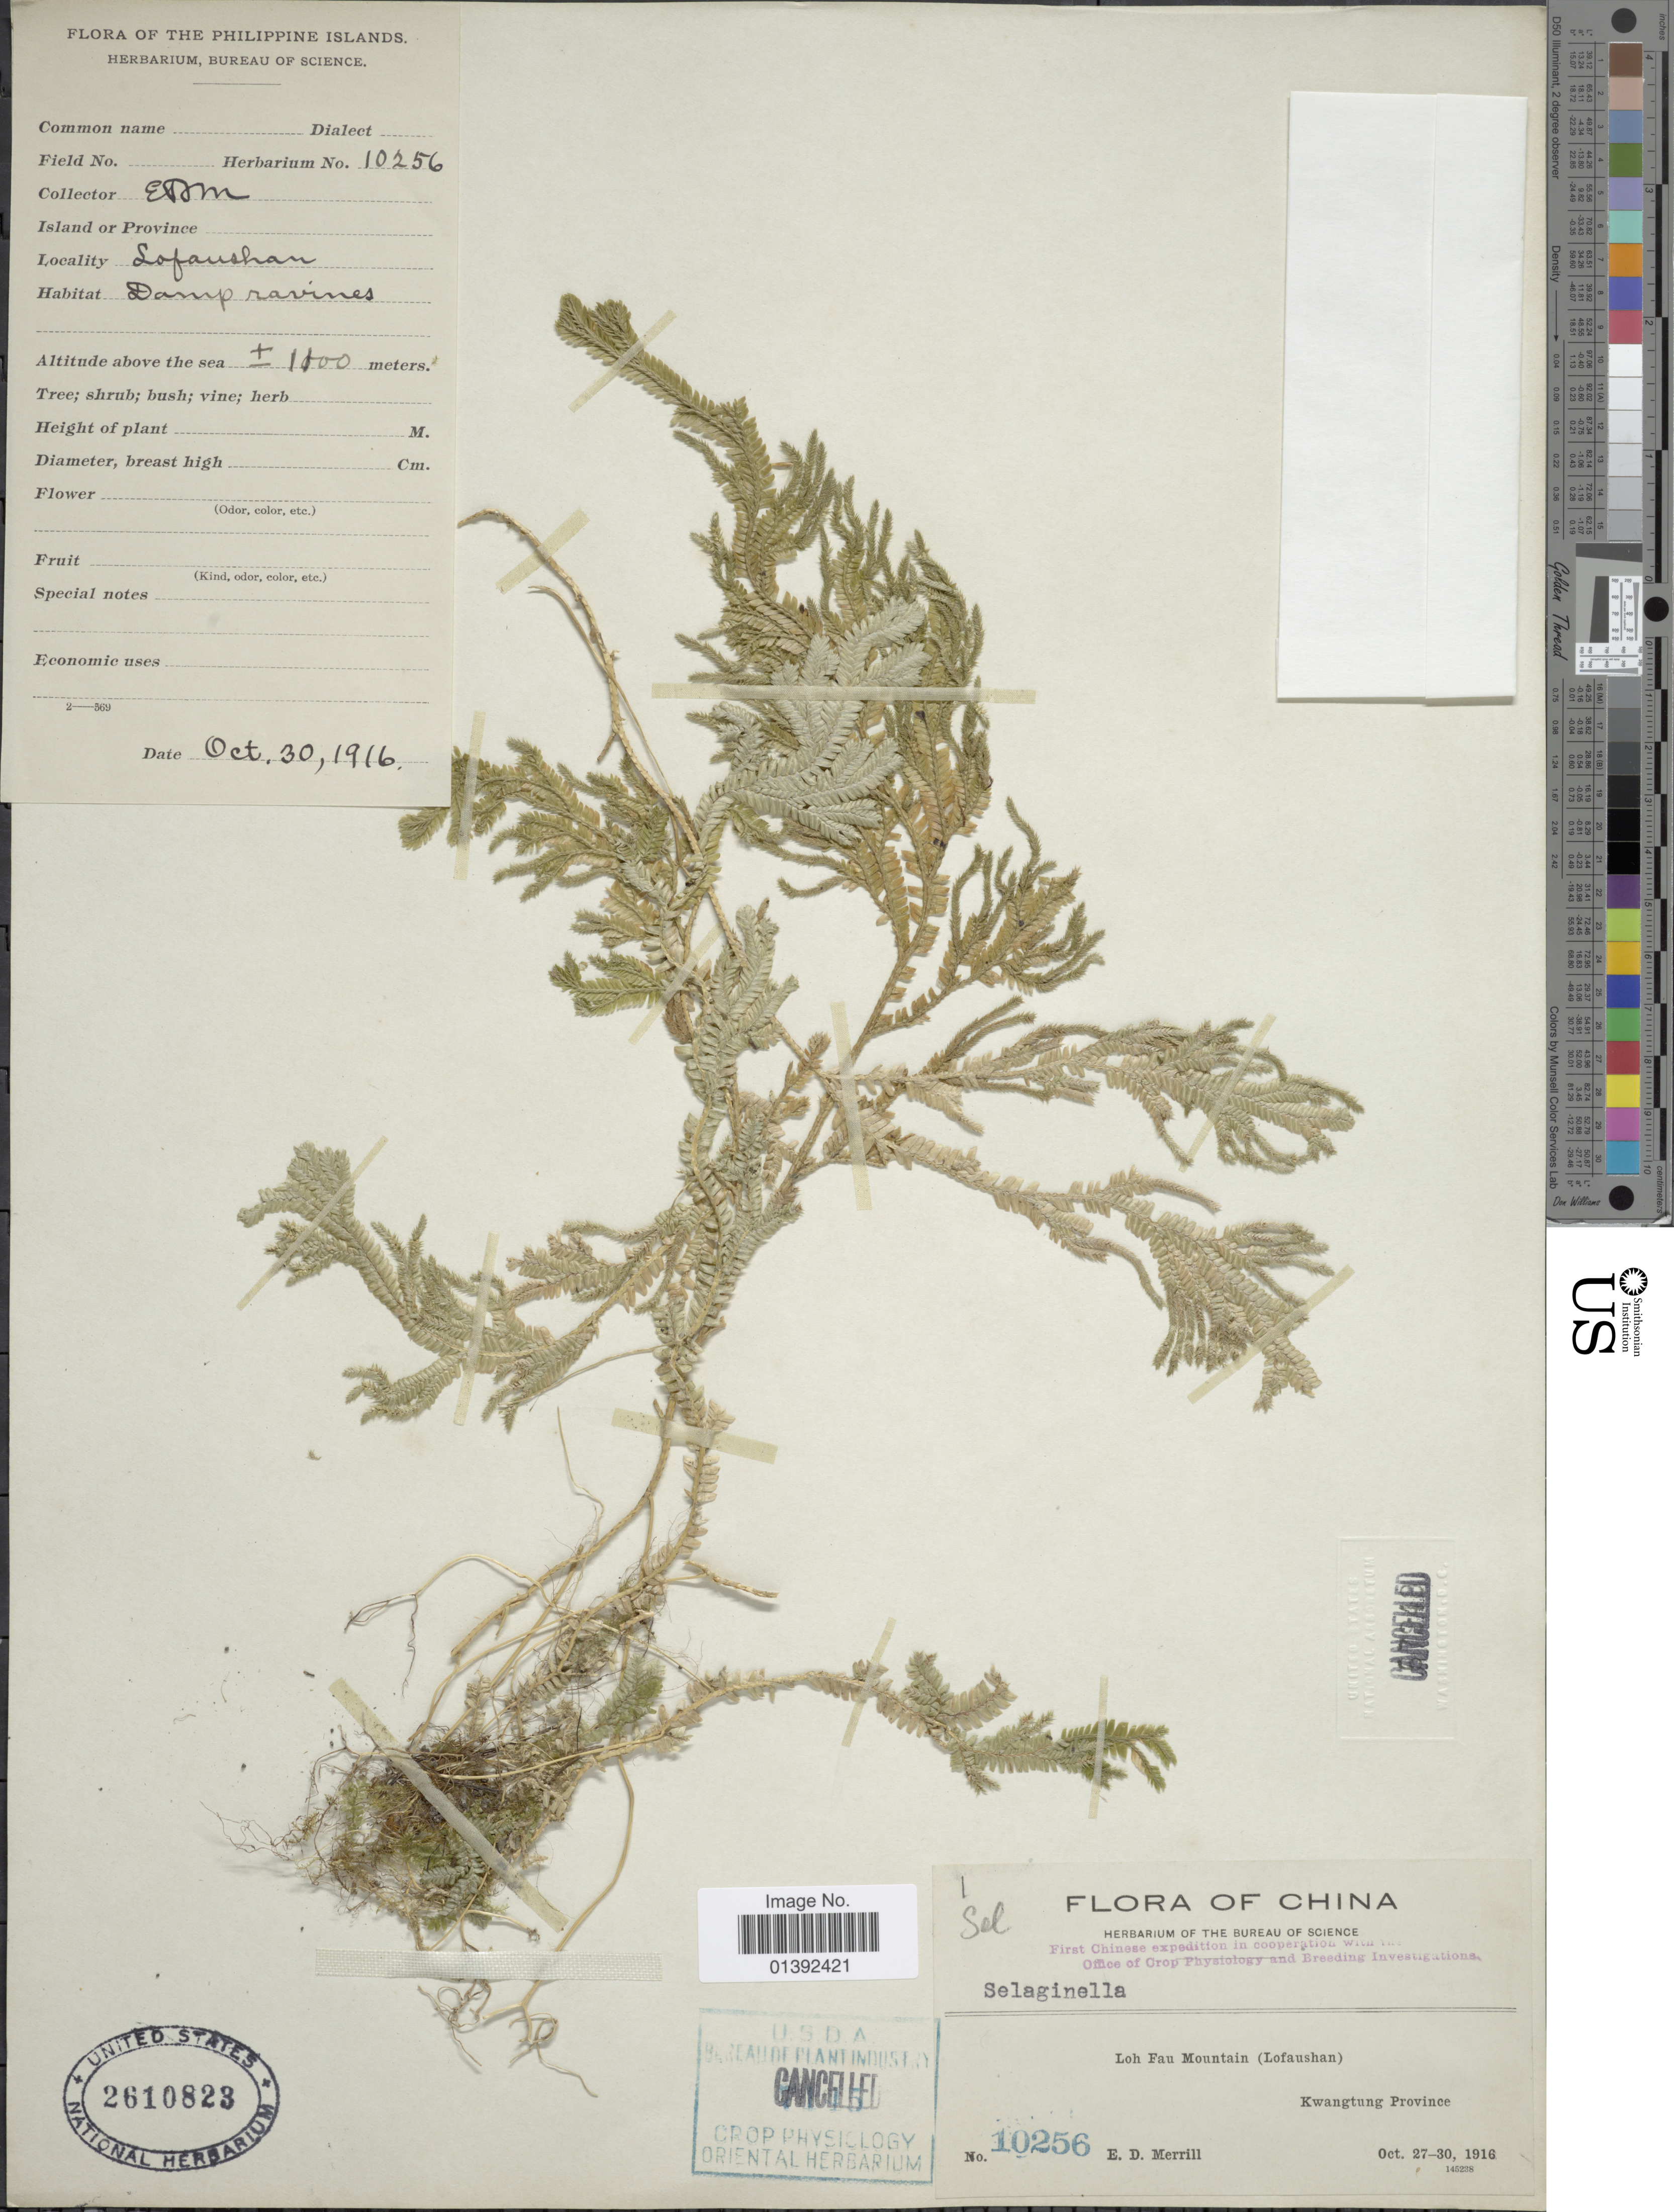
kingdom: Plantae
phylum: Tracheophyta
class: Lycopodiopsida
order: Selaginellales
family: Selaginellaceae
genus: Selaginella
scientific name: Selaginella sp.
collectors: E. D. Merrill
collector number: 10256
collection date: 1916-10-27/1916-10-30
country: China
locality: Loh Fau Mountain (Lofaushan), Kwangtung Province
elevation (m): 1100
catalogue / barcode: US 2610823